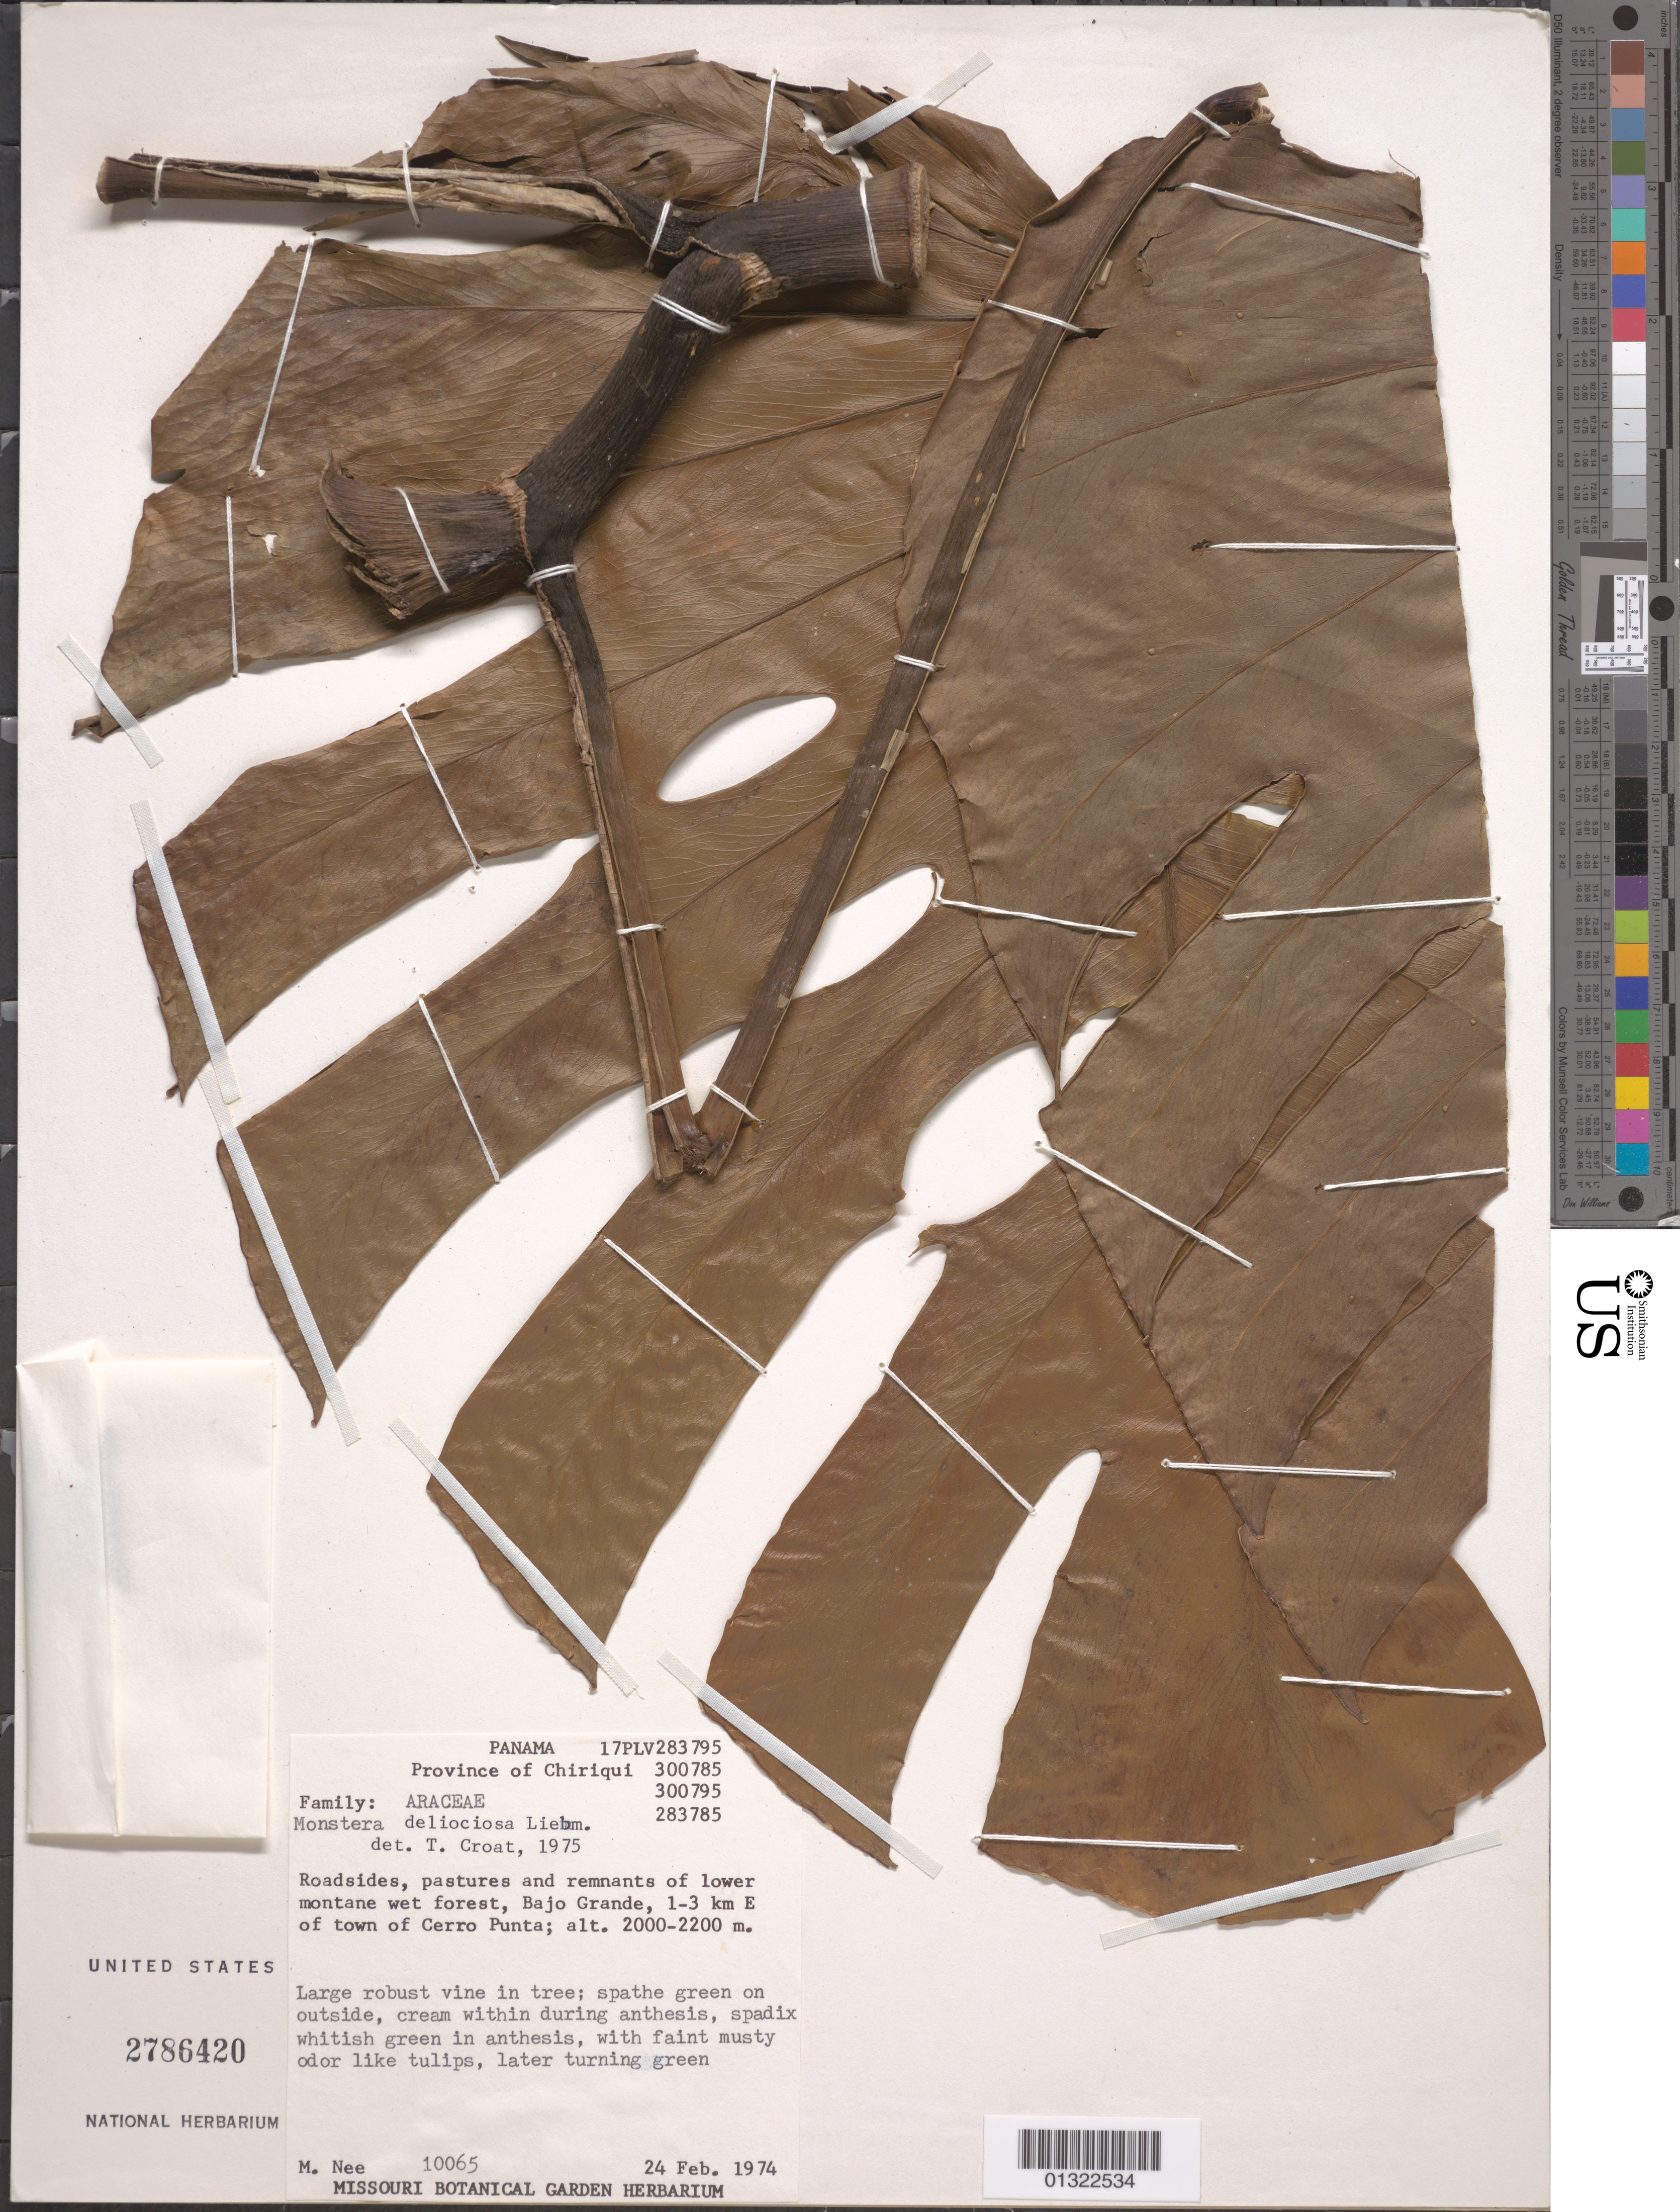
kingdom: Plantae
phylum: Tracheophyta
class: Liliopsida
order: Alismatales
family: Araceae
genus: Monstera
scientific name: Monstera deliciosa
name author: Liebm.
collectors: M. Nee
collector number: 10065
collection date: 1974-02-24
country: Panama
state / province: Chiriqui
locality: Roadsides, pastures and remnants of lower montane wet forest, Bajo Grande, 1-3 km E of town of Cerro Punta.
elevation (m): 2000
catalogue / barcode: US 2786420